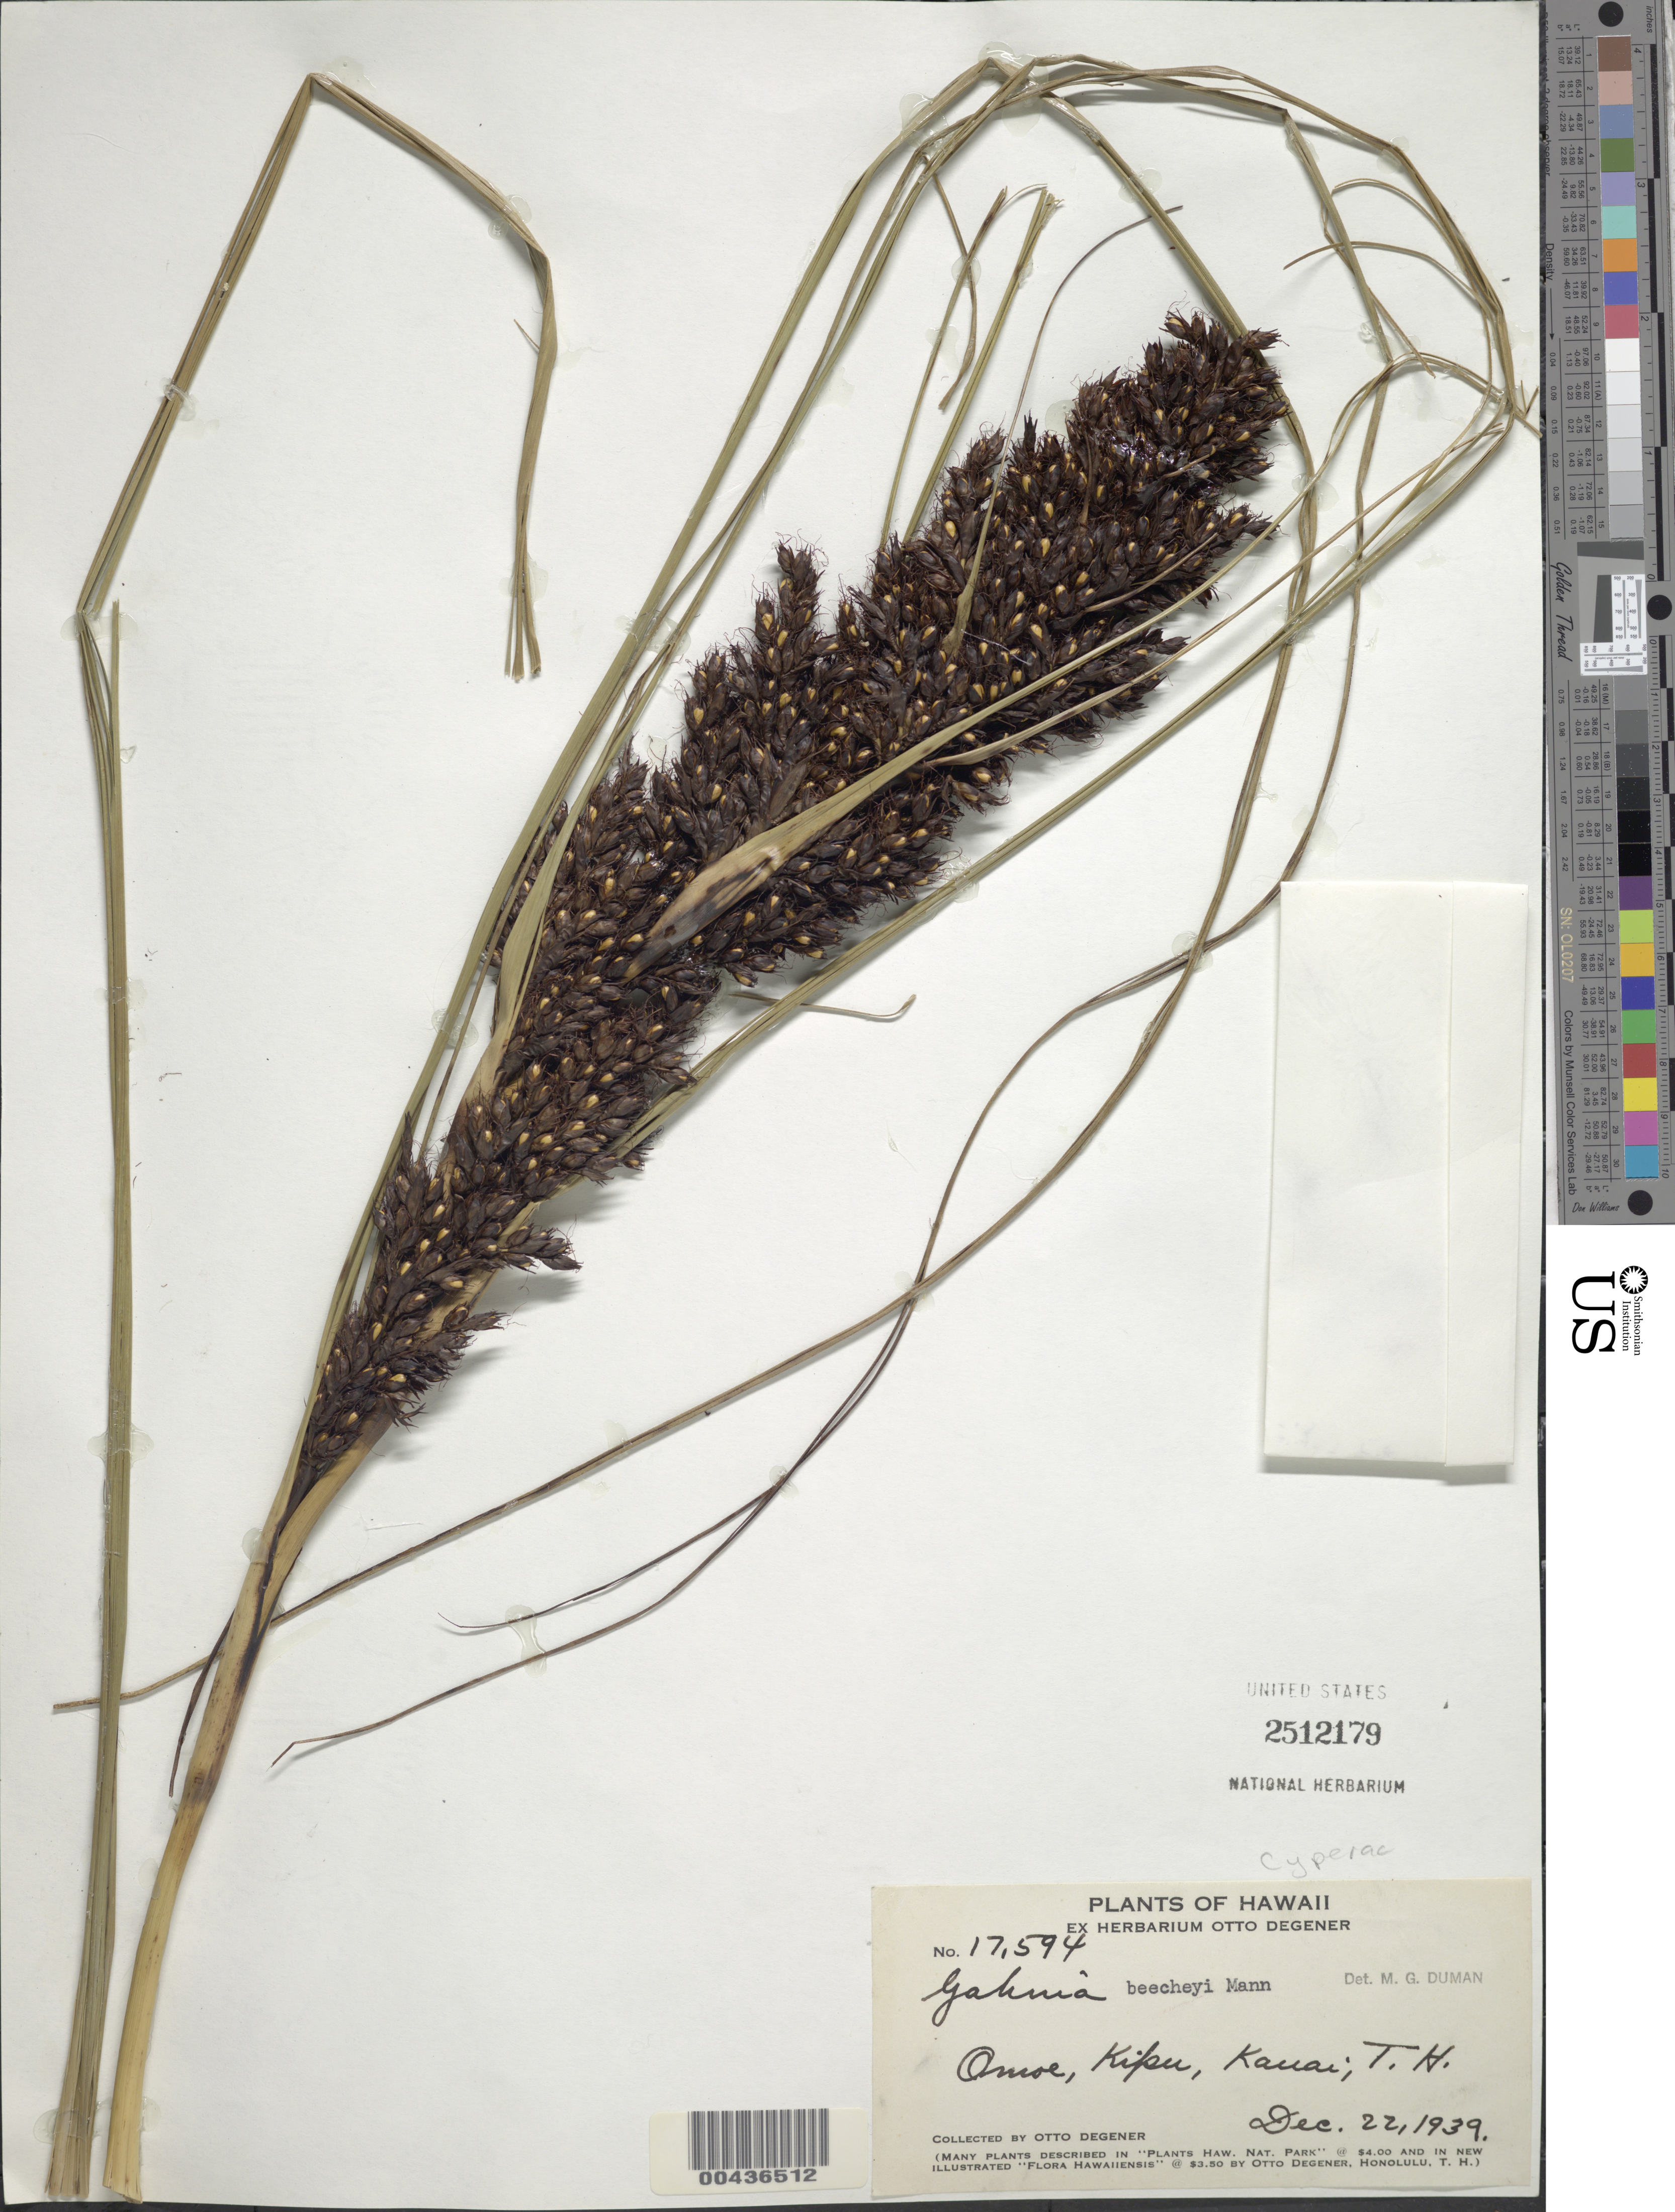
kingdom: Plantae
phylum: Tracheophyta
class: Liliopsida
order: Poales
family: Cyperaceae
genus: Gahnia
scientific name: Gahnia beecheyi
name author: H. Mann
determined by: Duman, M. G.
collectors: O. Degener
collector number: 17594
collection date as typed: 22 Dec 1939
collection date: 1939-12-22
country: United States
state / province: Hawaii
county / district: Kauai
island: Kaua'i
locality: Omoe, Kipu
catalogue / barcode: US 2512179